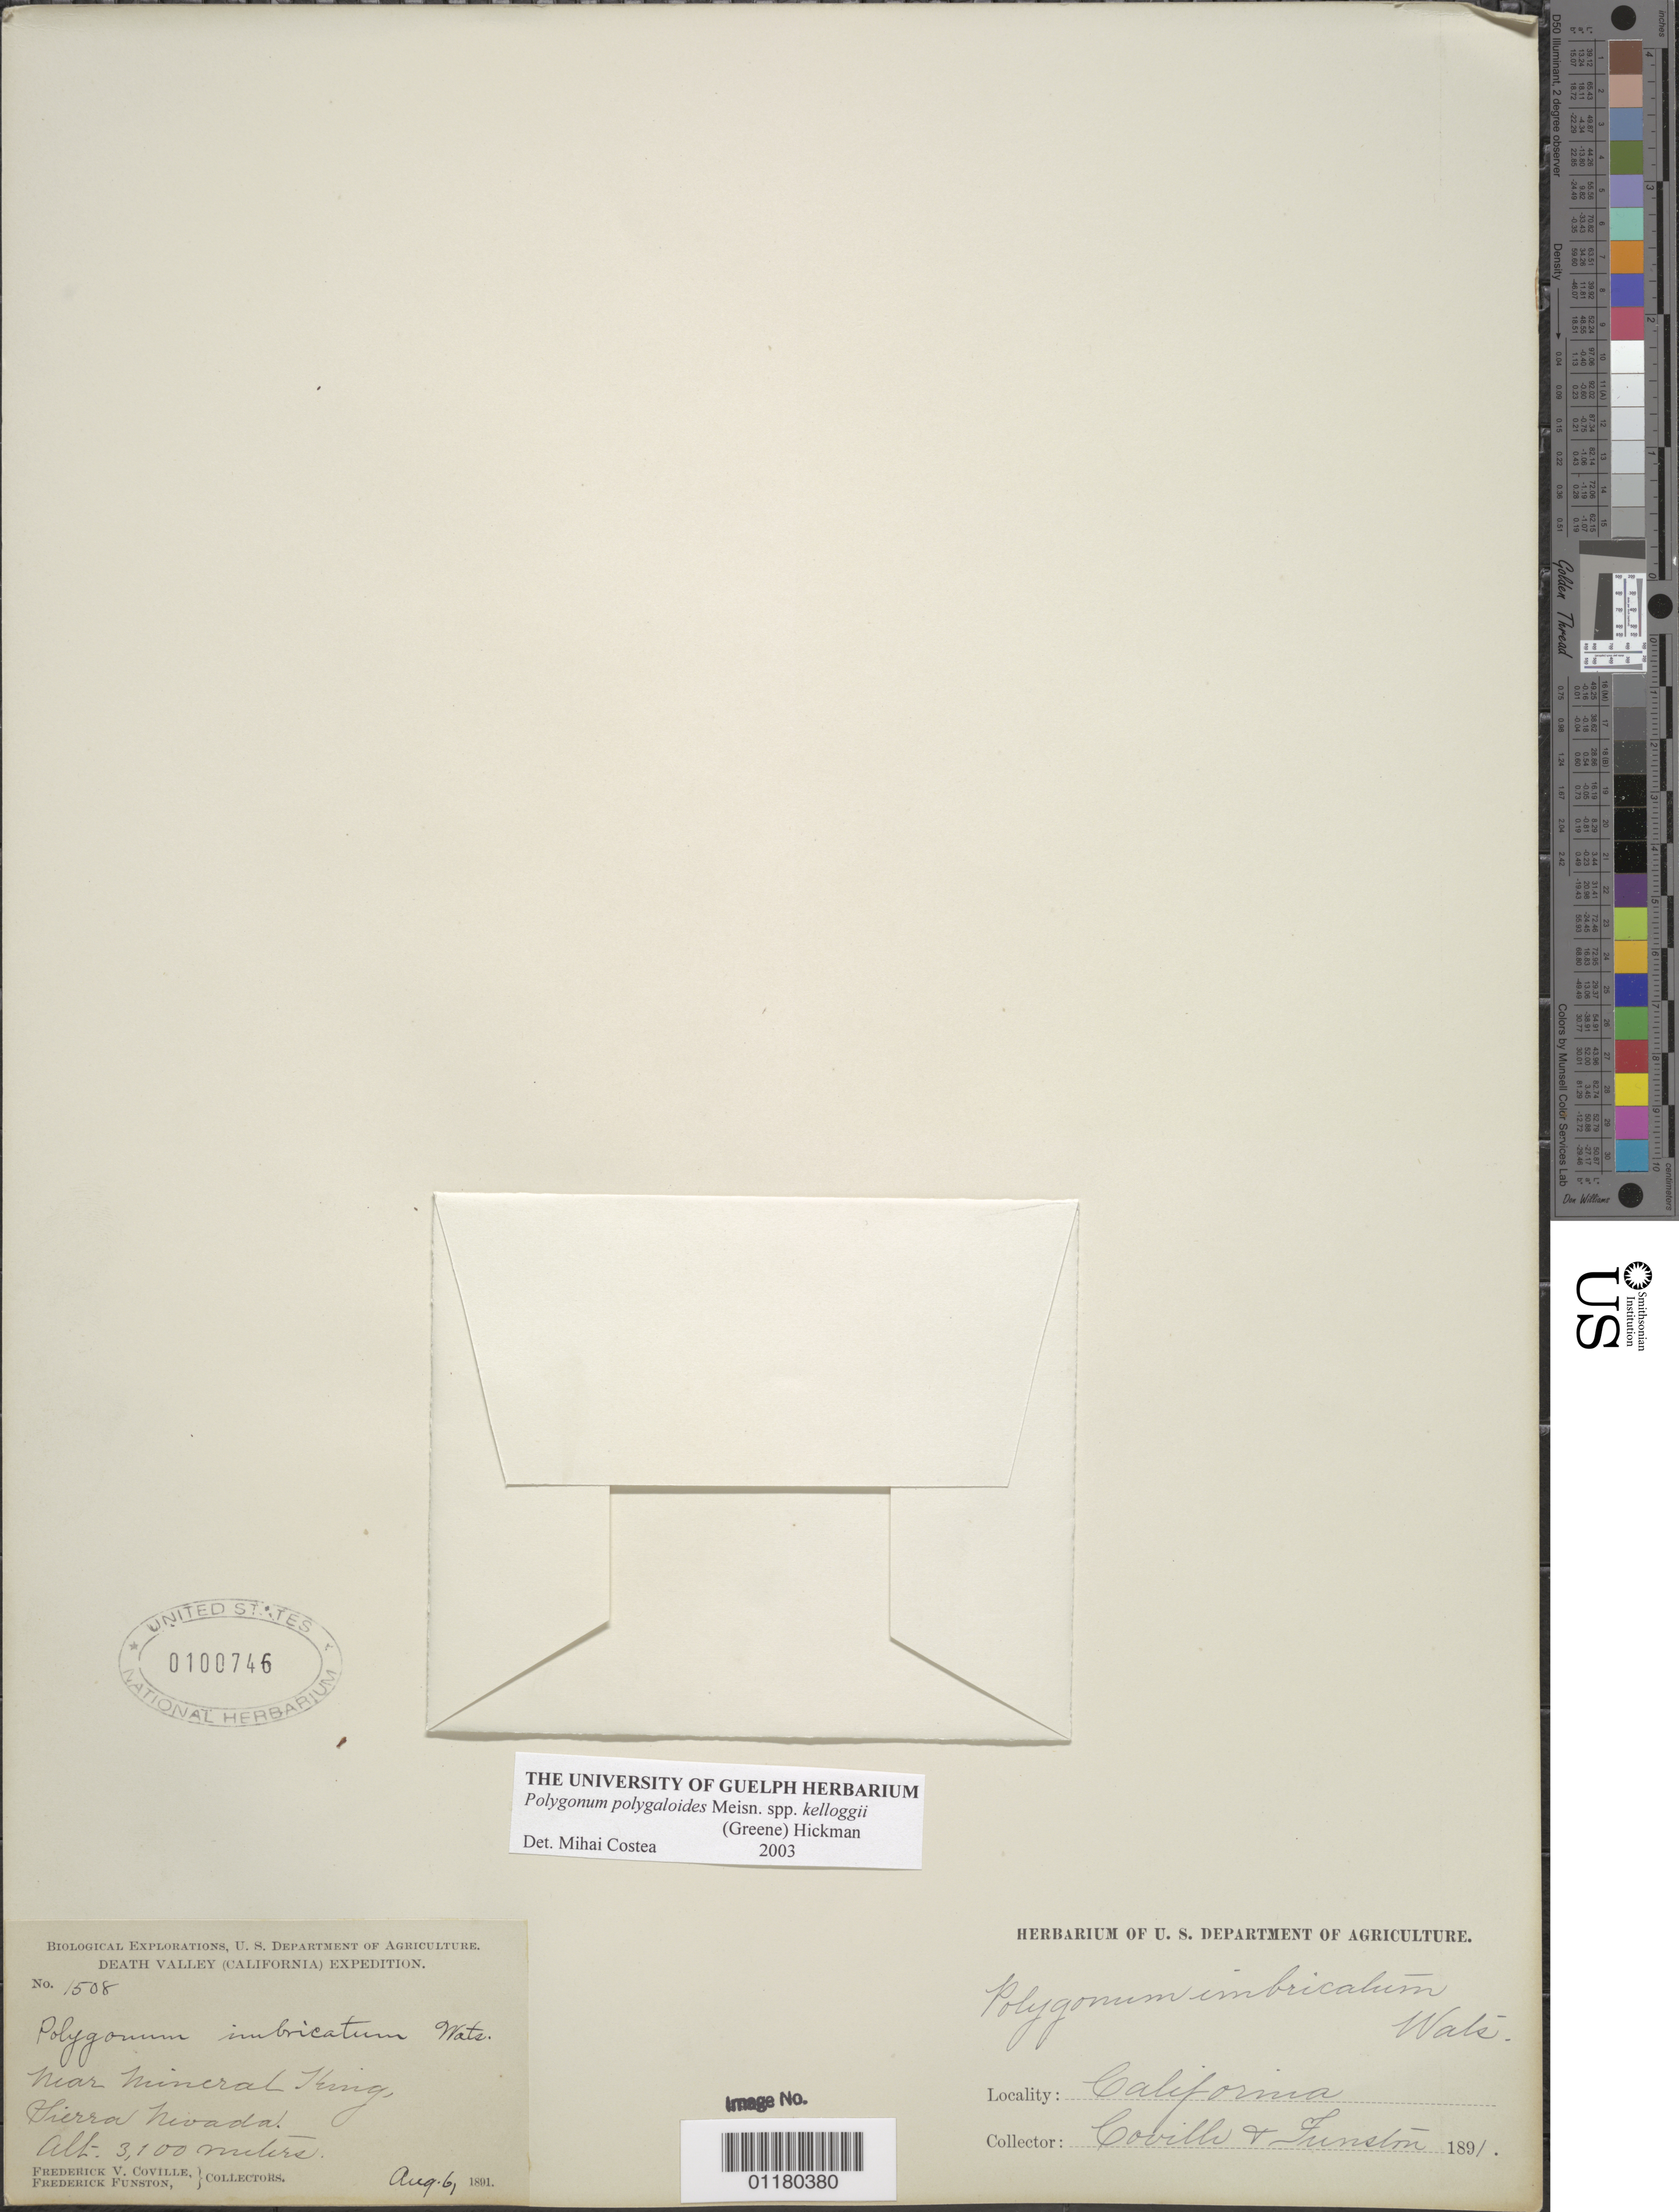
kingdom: Plantae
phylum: Tracheophyta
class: Magnoliopsida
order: Caryophyllales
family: Polygonaceae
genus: Polygonum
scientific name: Polygonum polygaloides subsp. kelloggii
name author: (Greene) Hickman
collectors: F. V. Coville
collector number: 1508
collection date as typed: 06 Aug 1891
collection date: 1891-08-06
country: United States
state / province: California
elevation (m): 3100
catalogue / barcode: US 100746